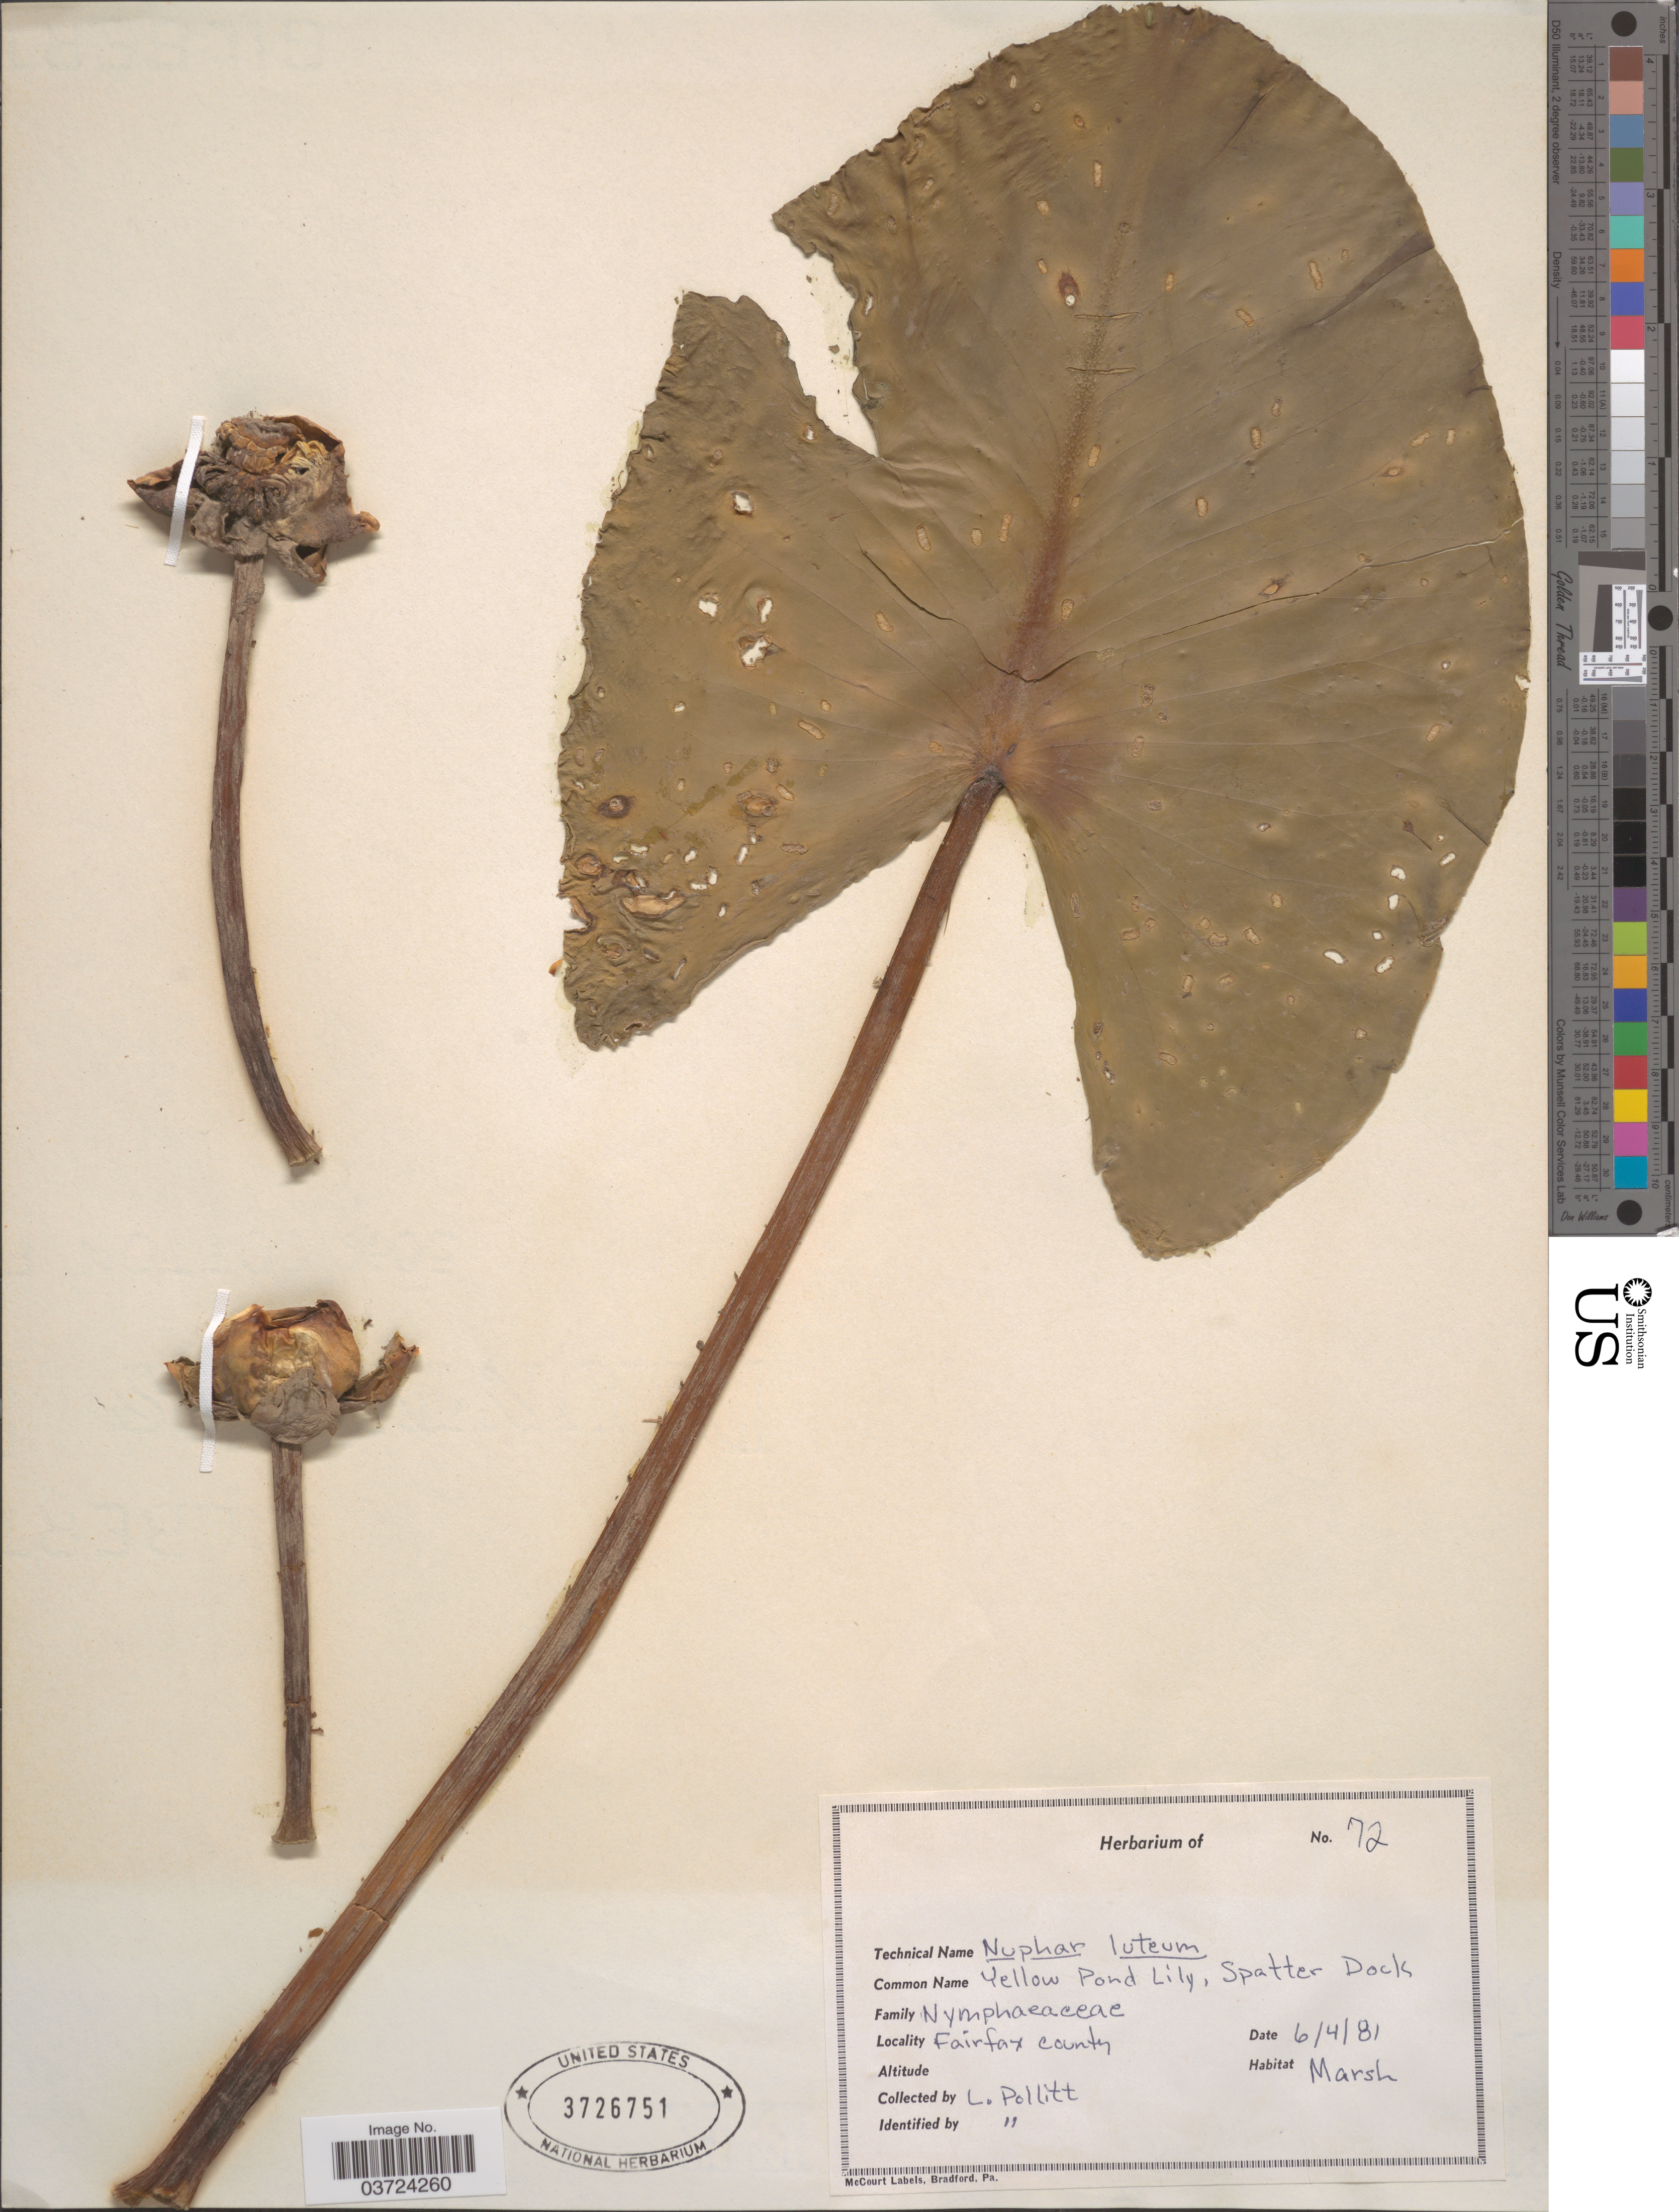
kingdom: Plantae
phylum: Tracheophyta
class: Magnoliopsida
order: Nymphaeales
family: Nymphaeaceae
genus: Nuphar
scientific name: Nuphar lutea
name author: (L.) Sm.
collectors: L. Pollitt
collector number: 72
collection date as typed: Transcribed d/m/y: 4/6/81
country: United States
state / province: Virginia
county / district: Fairfax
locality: Fairfax County.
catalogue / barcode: US 3726751